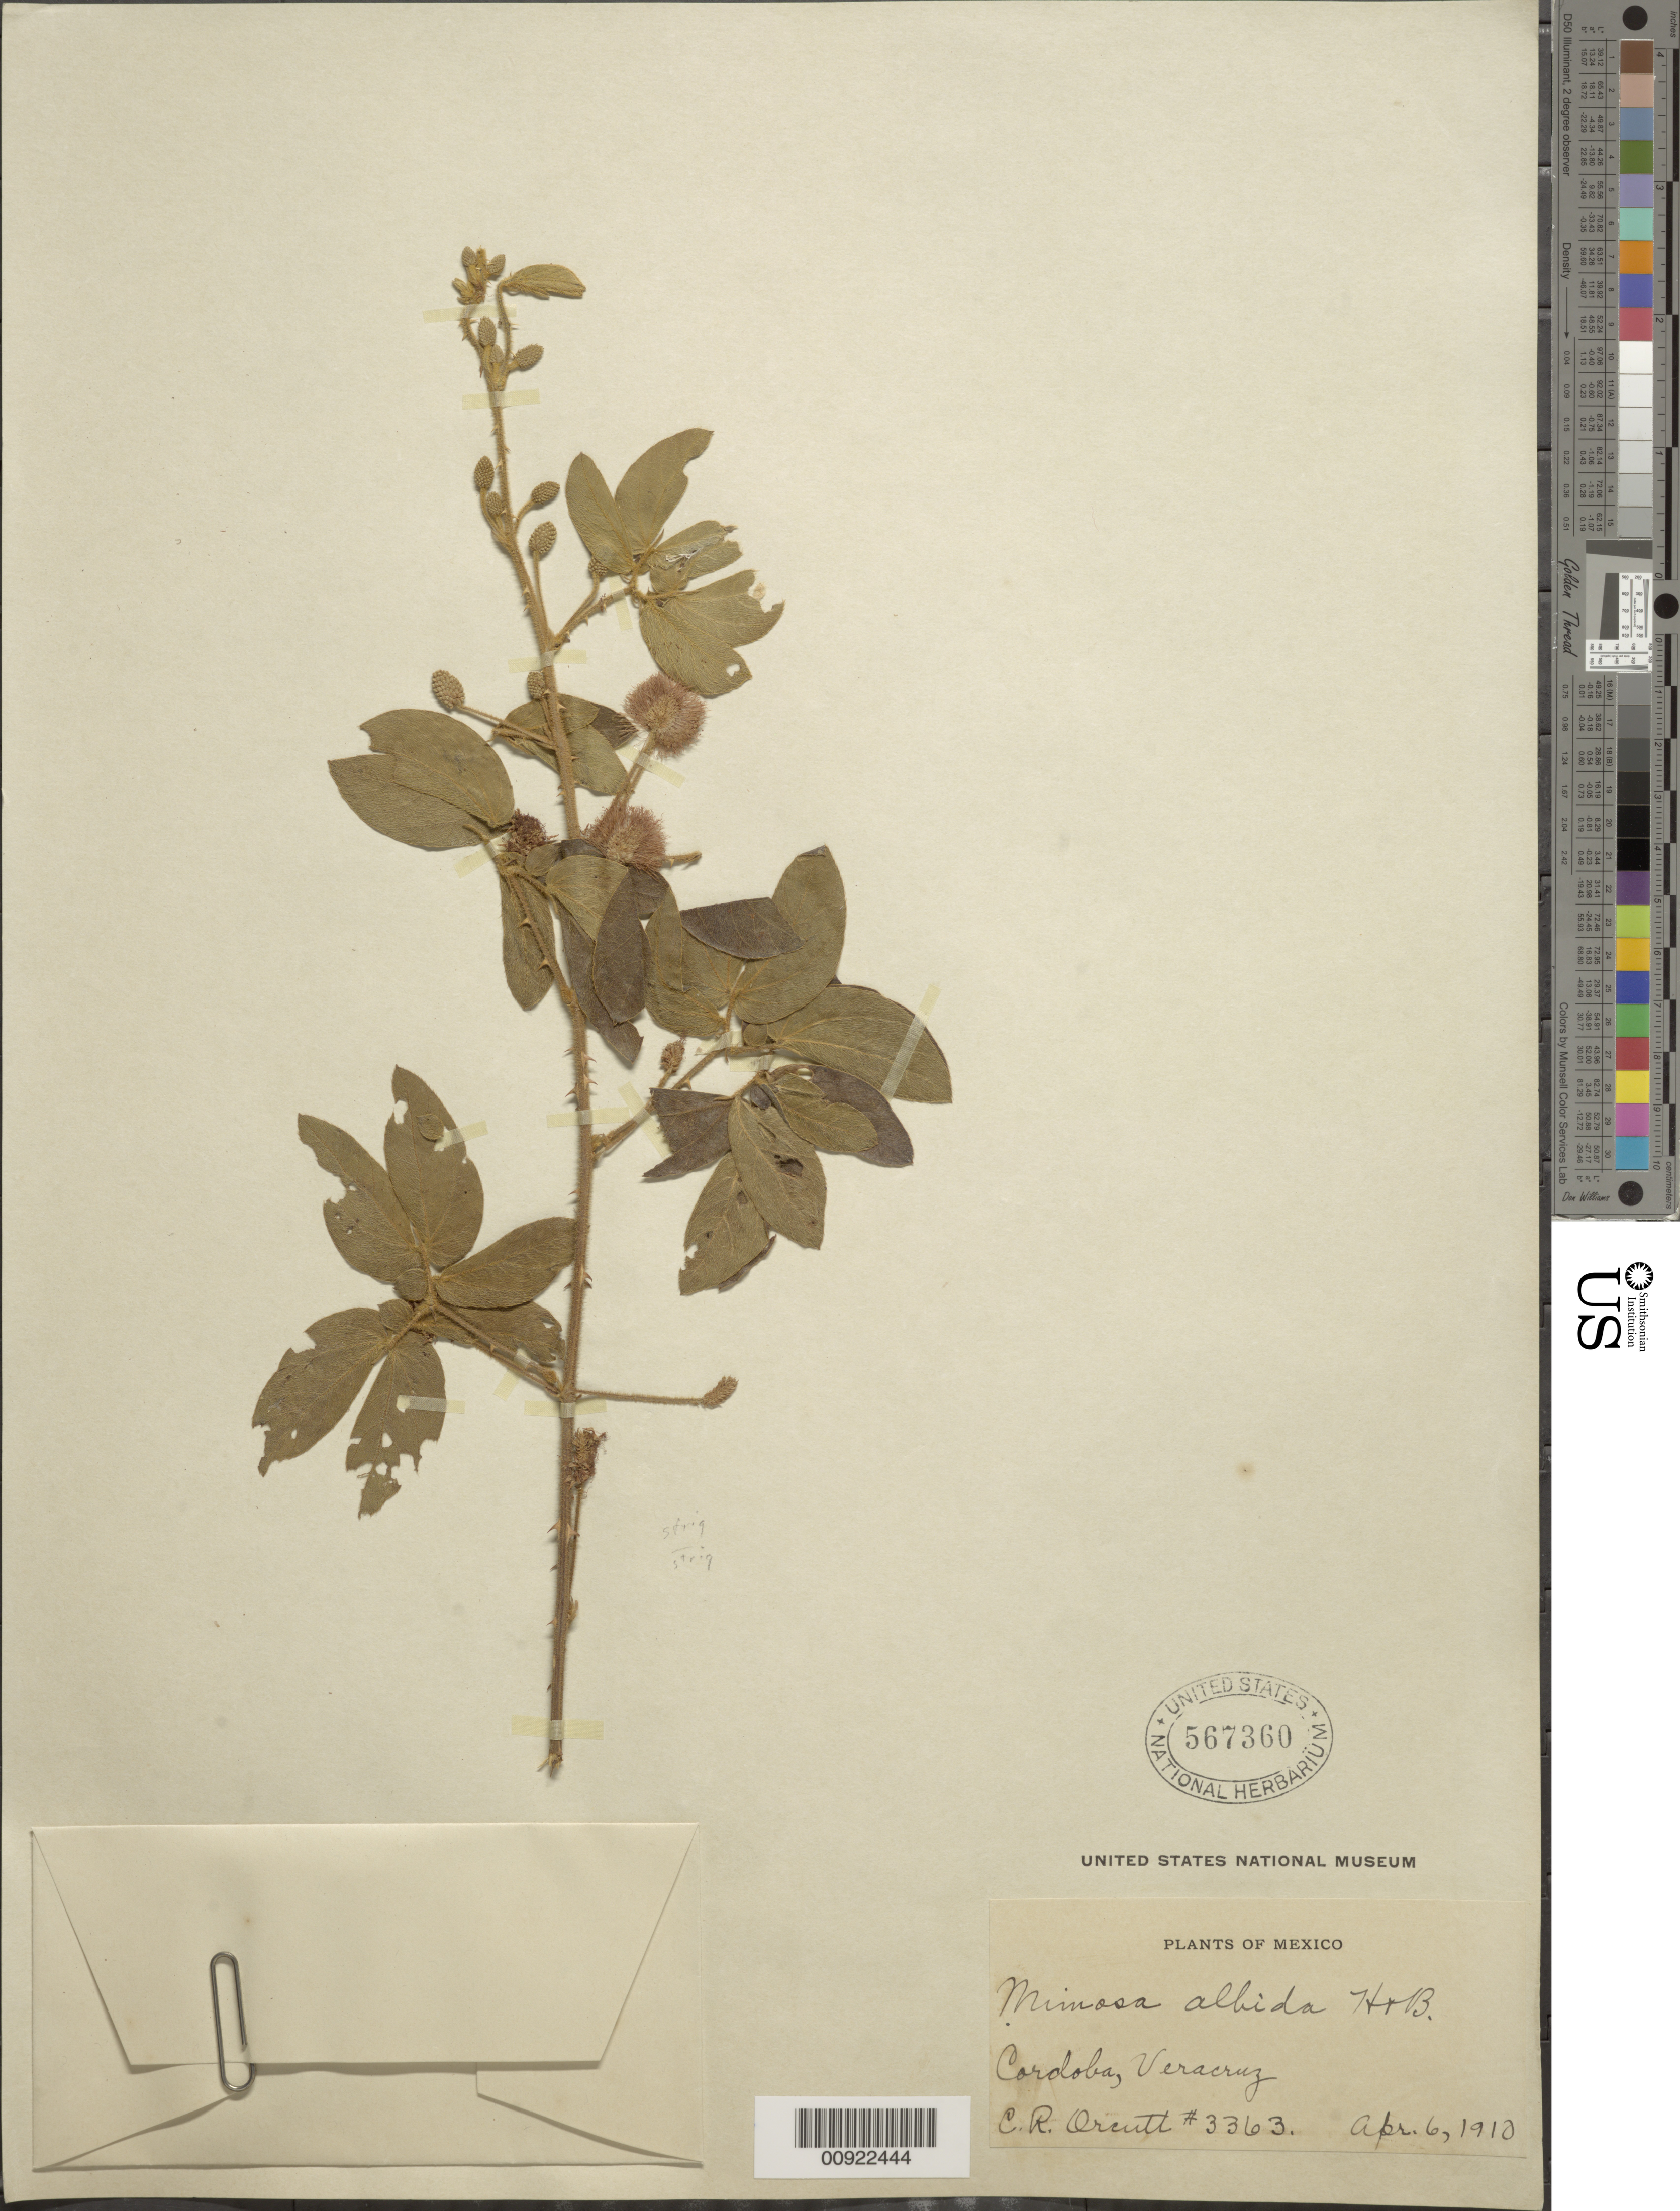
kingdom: Plantae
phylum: Tracheophyta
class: Magnoliopsida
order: Fabales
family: Fabaceae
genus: Mimosa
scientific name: Mimosa albida var. strigosa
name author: (Willd.) B.L. Rob.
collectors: C. R. Orcutt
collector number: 3363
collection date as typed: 06 Apr 1910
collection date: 1910-04-06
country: Mexico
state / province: Veracruz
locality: Córdoba, Veracruz.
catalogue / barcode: US 567360